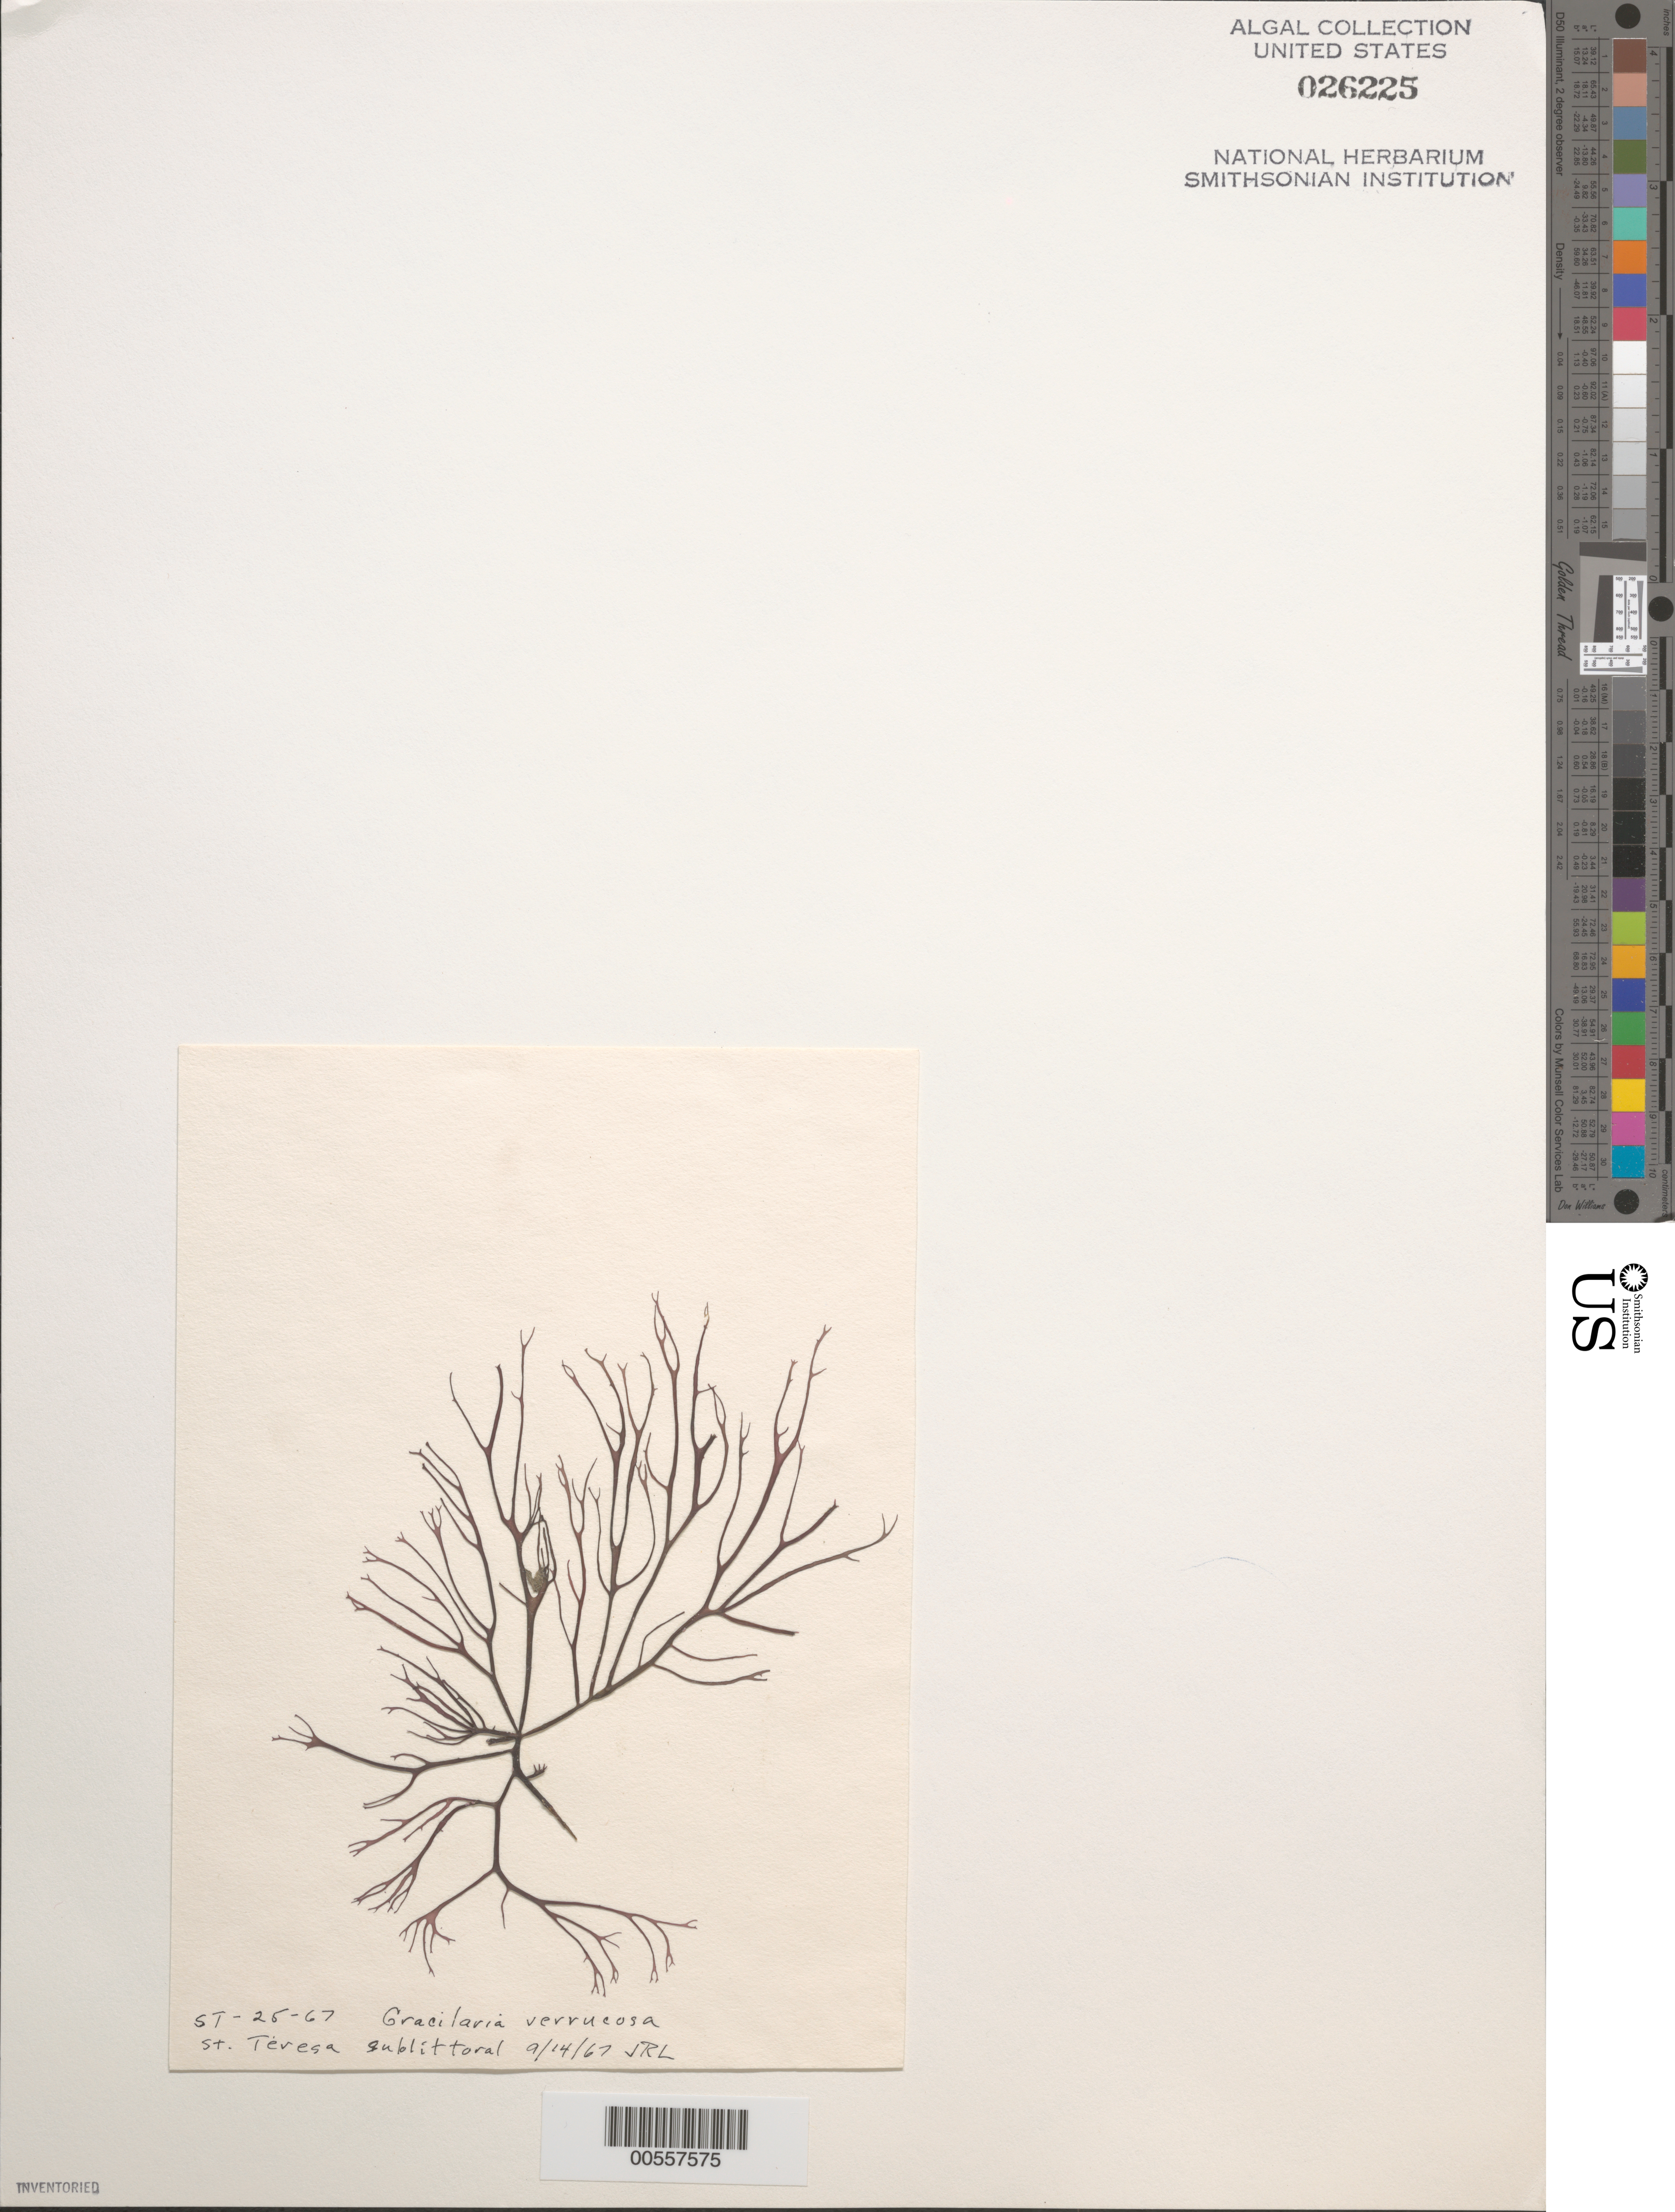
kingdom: Plantae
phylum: Rhodophyta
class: Florideophyceae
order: Gracilariales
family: Gracilariaceae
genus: Gracilariopsis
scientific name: Gracilariopsis longissima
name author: (S.G. Gmel.) Steentoft et al.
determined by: Algae name updating Project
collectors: J. R. L.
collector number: St-25-67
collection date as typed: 14 Sep 1967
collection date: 1967-09-14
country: United States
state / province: Florida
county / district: Franklin County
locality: Saint Teresa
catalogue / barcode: US 26225